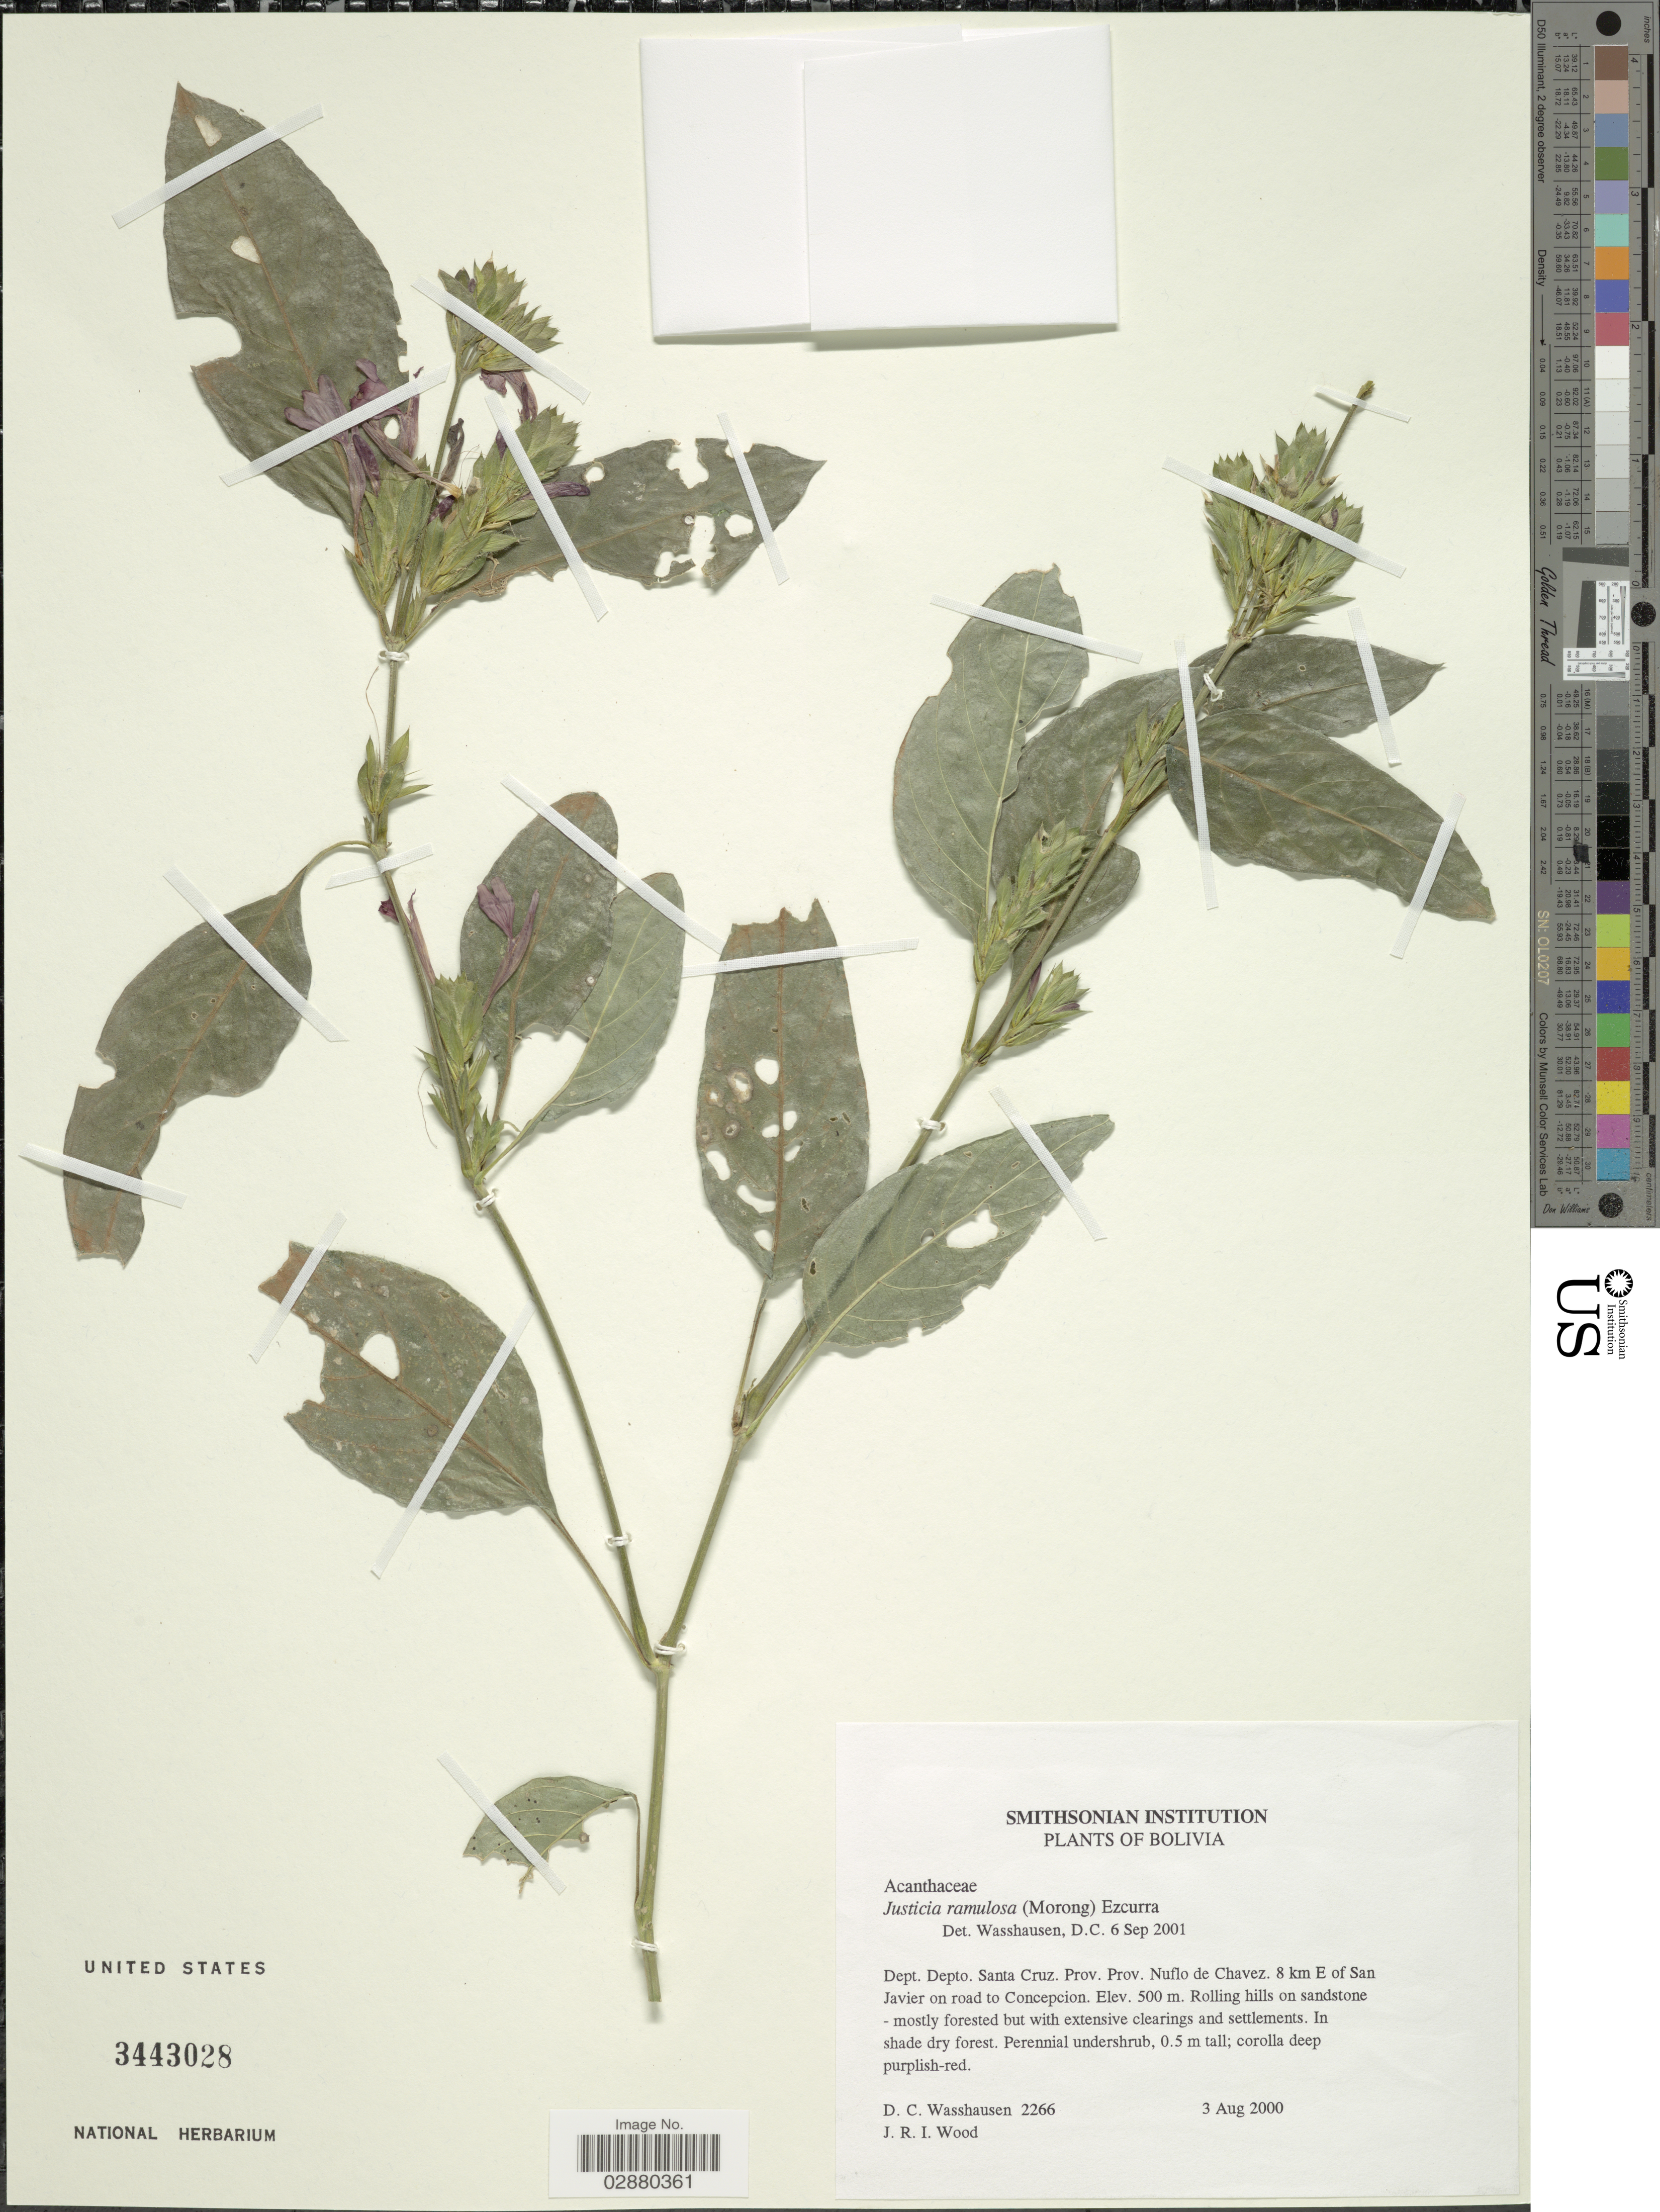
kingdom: Plantae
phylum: Tracheophyta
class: Magnoliopsida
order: Lamiales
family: Acanthaceae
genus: Justicia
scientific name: Justicia ramulosa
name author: (Morong) V.A.W. Graham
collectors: D. C. Wasshausen & J. R. I. Wood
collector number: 2266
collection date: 2000-08-03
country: Bolivia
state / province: Santa Cruz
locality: Dept. Depto. Santa Cruz. Prov. Prov. Nuflo de Chavez. 8 km E of San Javier on road to Concepcion.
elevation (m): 500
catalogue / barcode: US 3443028